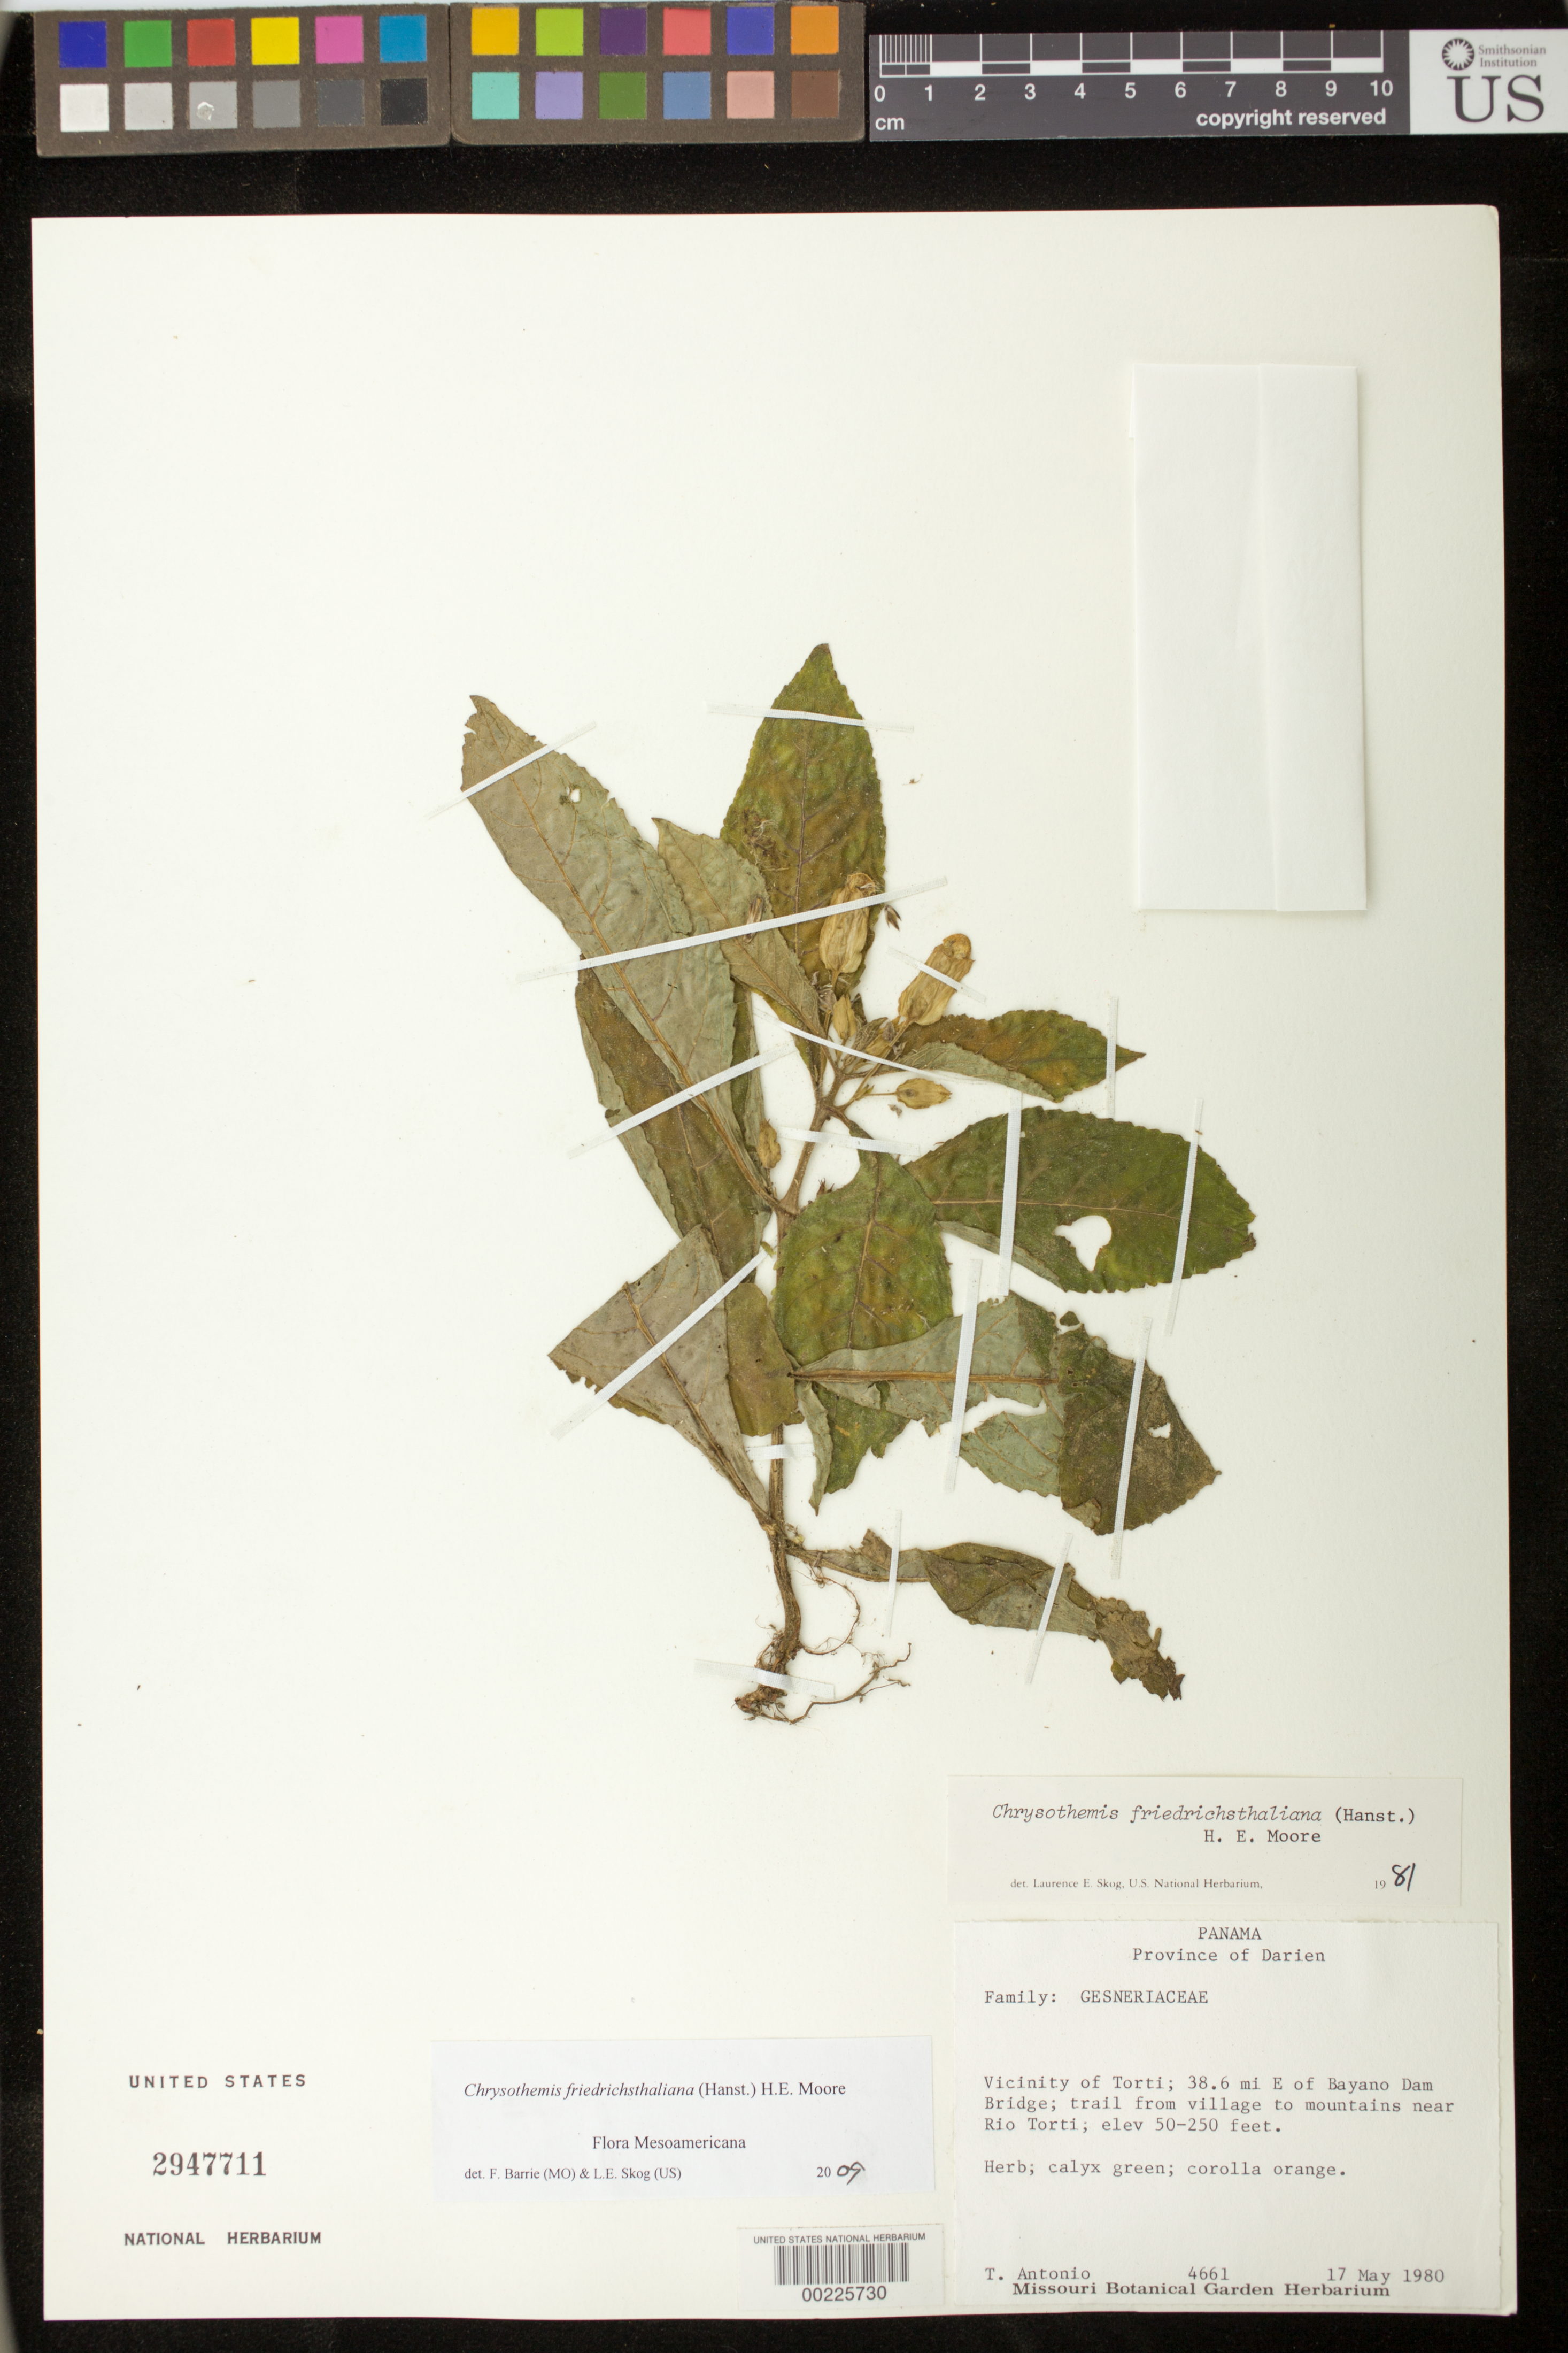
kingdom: Plantae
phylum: Tracheophyta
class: Magnoliopsida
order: Lamiales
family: Gesneriaceae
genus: Chrysothemis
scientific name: Chrysothemis friedrichsthaliana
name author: (Hanst.) H.E. Moore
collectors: T. Antonio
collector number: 4661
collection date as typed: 17 May 1980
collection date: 1980-05-17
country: Panama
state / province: Darién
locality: Vicinity of Torti, 38.6 mi E of Bayano Dam bridge, trail from village to mountains near Rio Torti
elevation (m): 15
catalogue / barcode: US 2947711